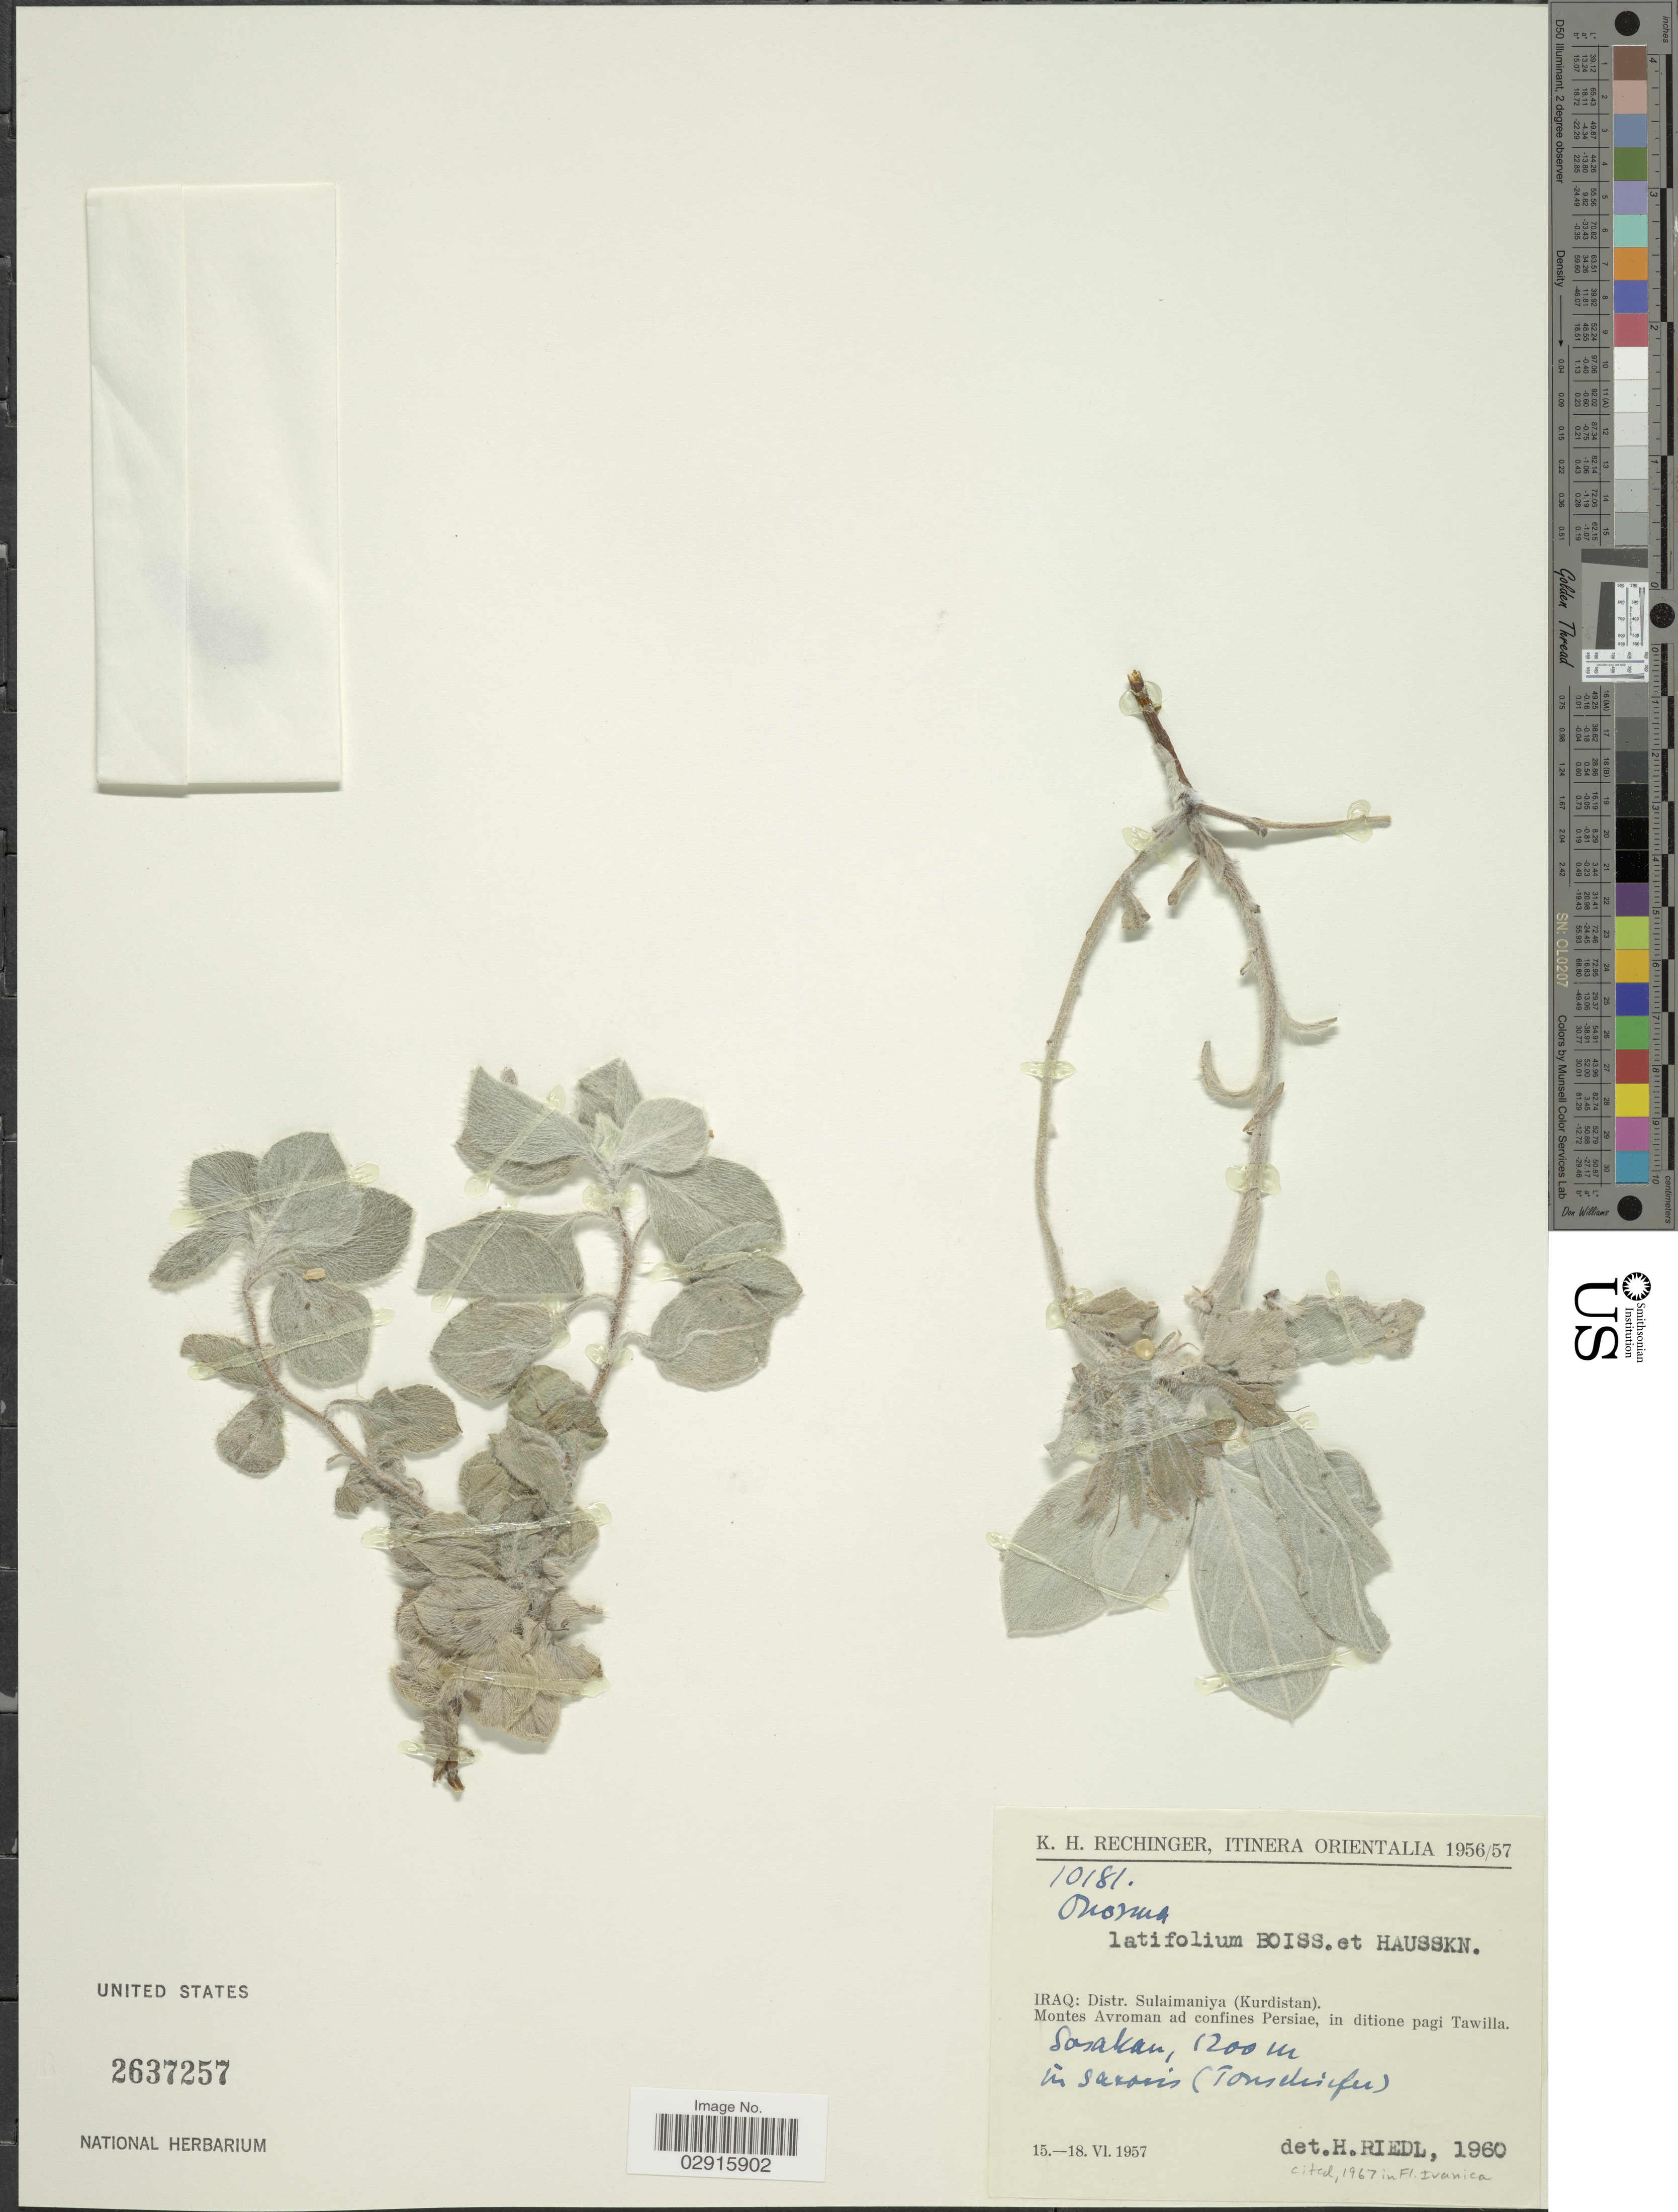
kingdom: Plantae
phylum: Tracheophyta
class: Magnoliopsida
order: Boraginales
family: Boraginaceae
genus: Onosma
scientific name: Onosma latifolia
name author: Boiss. & Hausskn.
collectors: K. H. Rechinger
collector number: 10181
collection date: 1957-06-15/1957-06-18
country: Iraq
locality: Distr. Sulaimaniya, Montes Avroman ad confines Persiae, in ditione pagi Tawilla, Sosakan.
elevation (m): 1200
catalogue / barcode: US 2637257